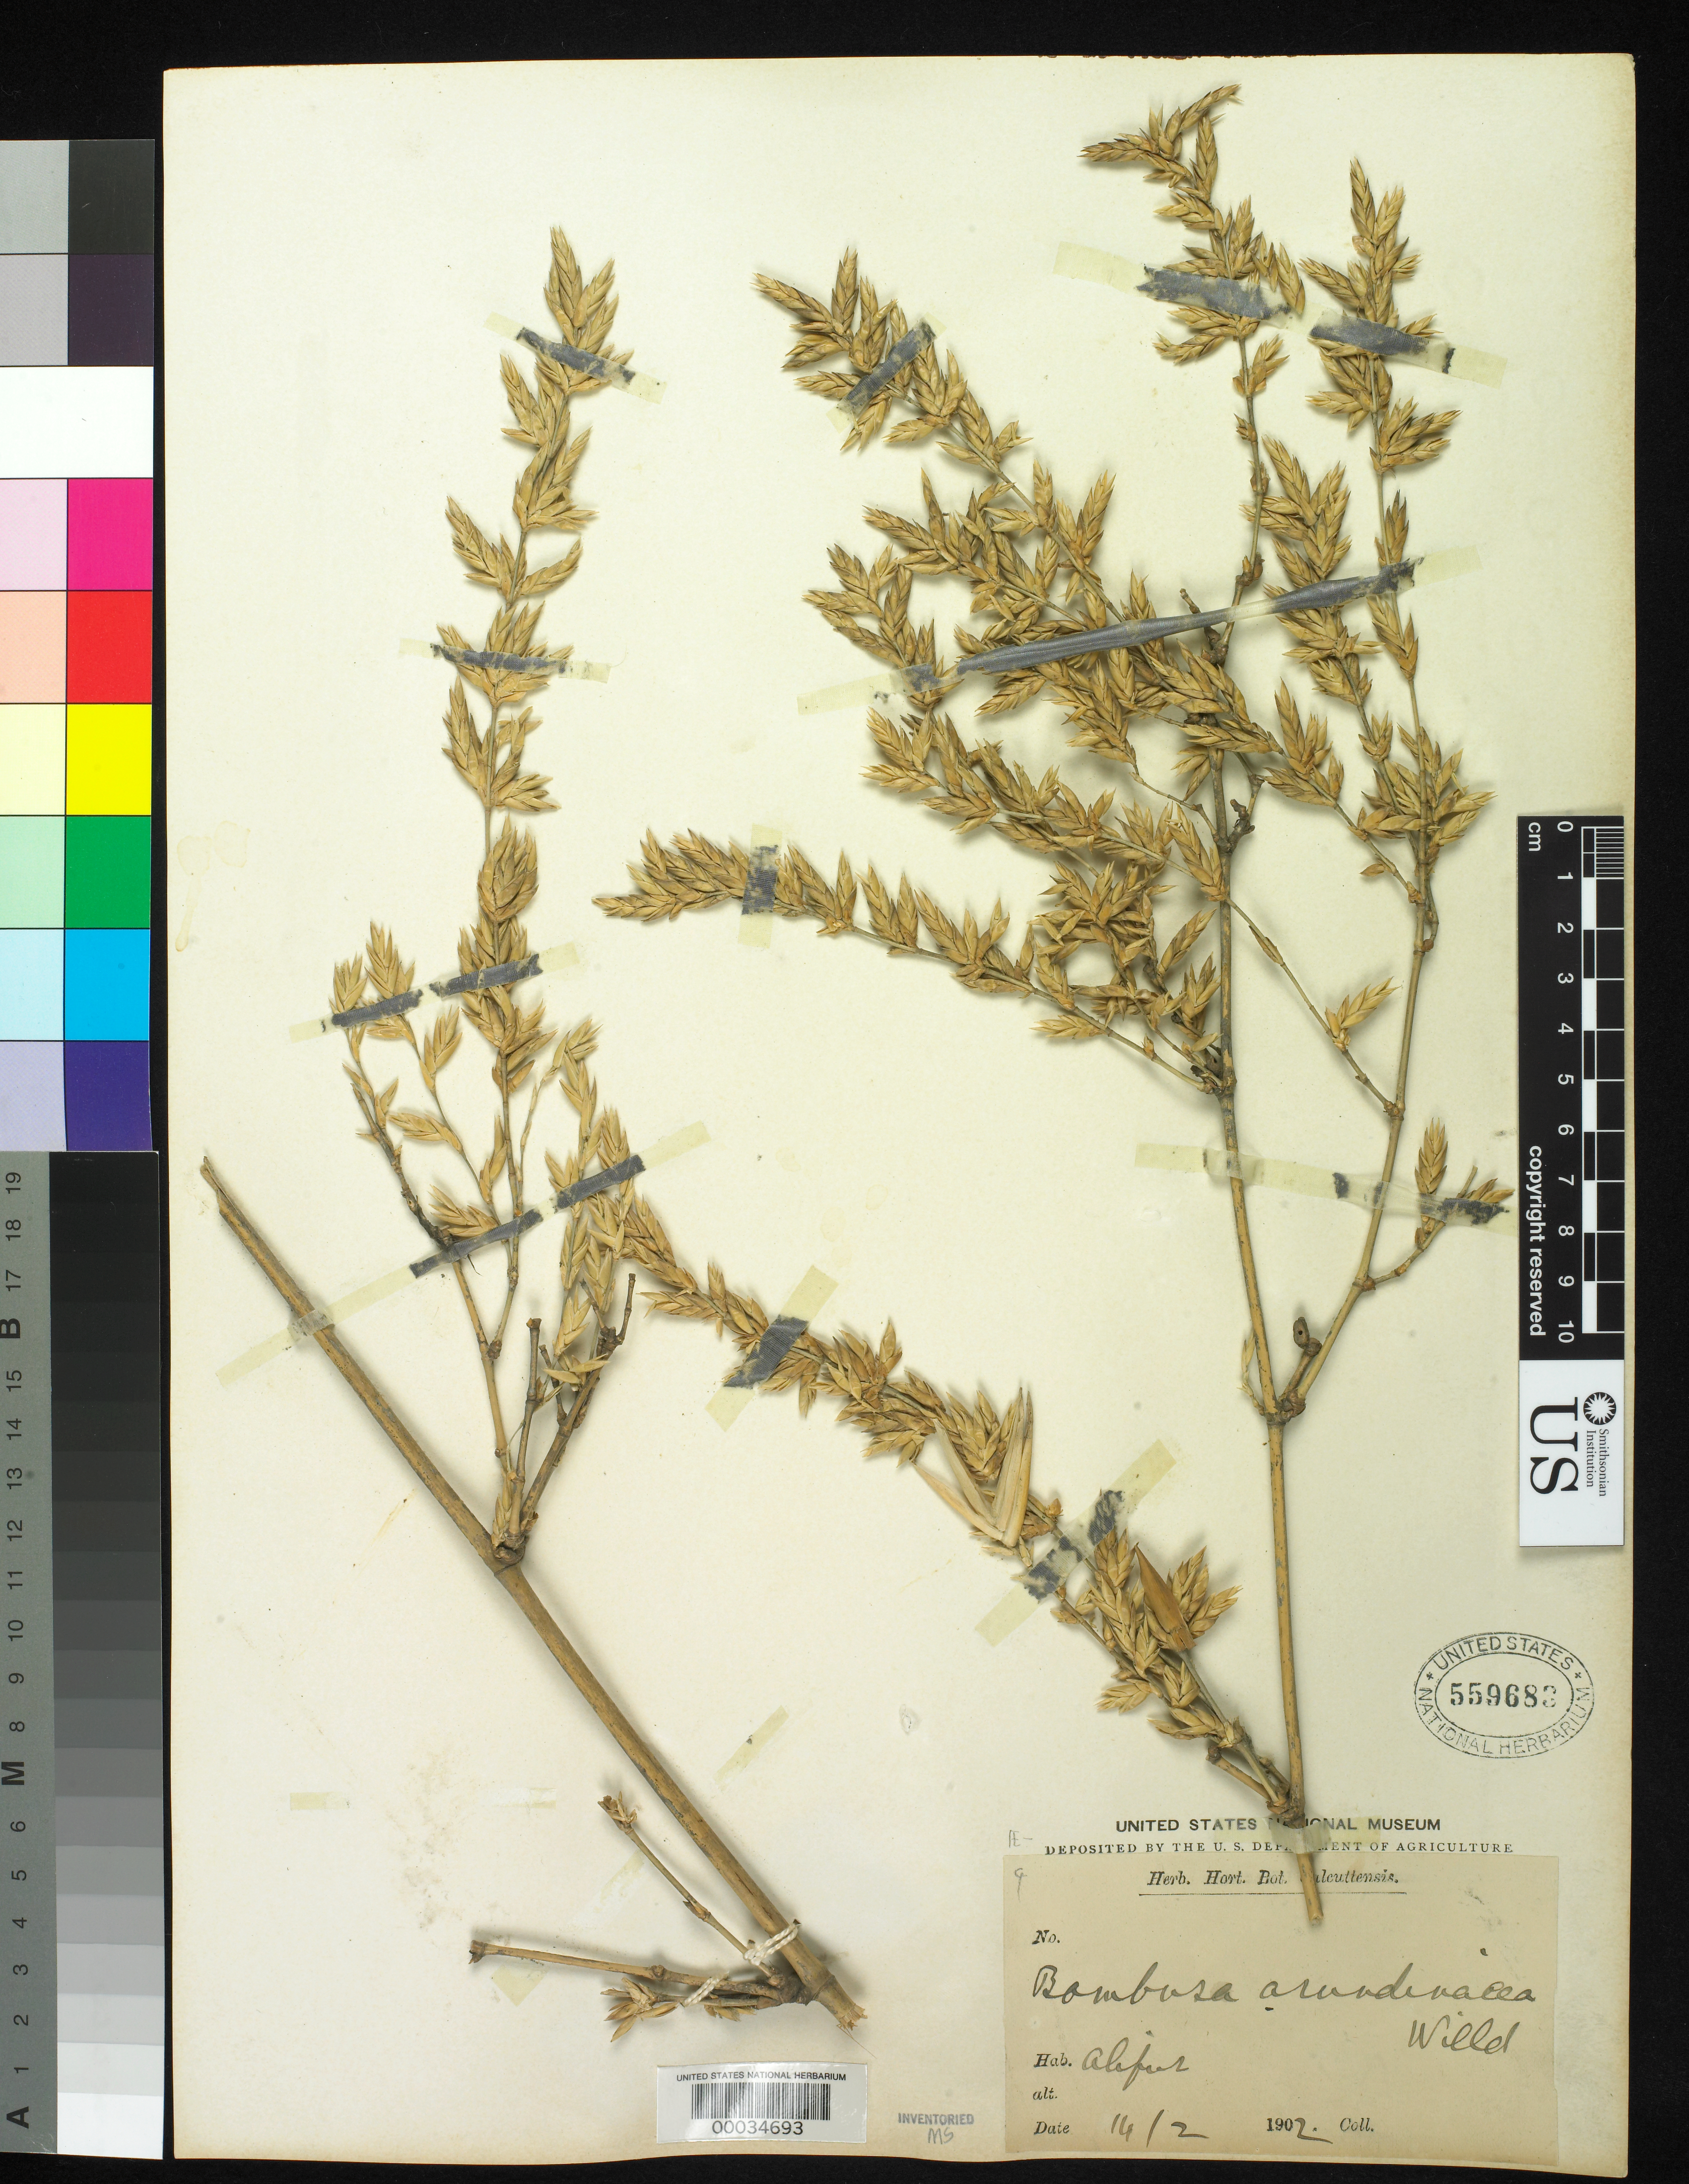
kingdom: Plantae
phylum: Tracheophyta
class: Liliopsida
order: Poales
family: Poaceae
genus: Bambusa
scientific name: Bambusa bambos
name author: (L.) Voss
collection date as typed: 14 Feb 1902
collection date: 1902-02-14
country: India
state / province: West Bengal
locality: Calcutta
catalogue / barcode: US 559683